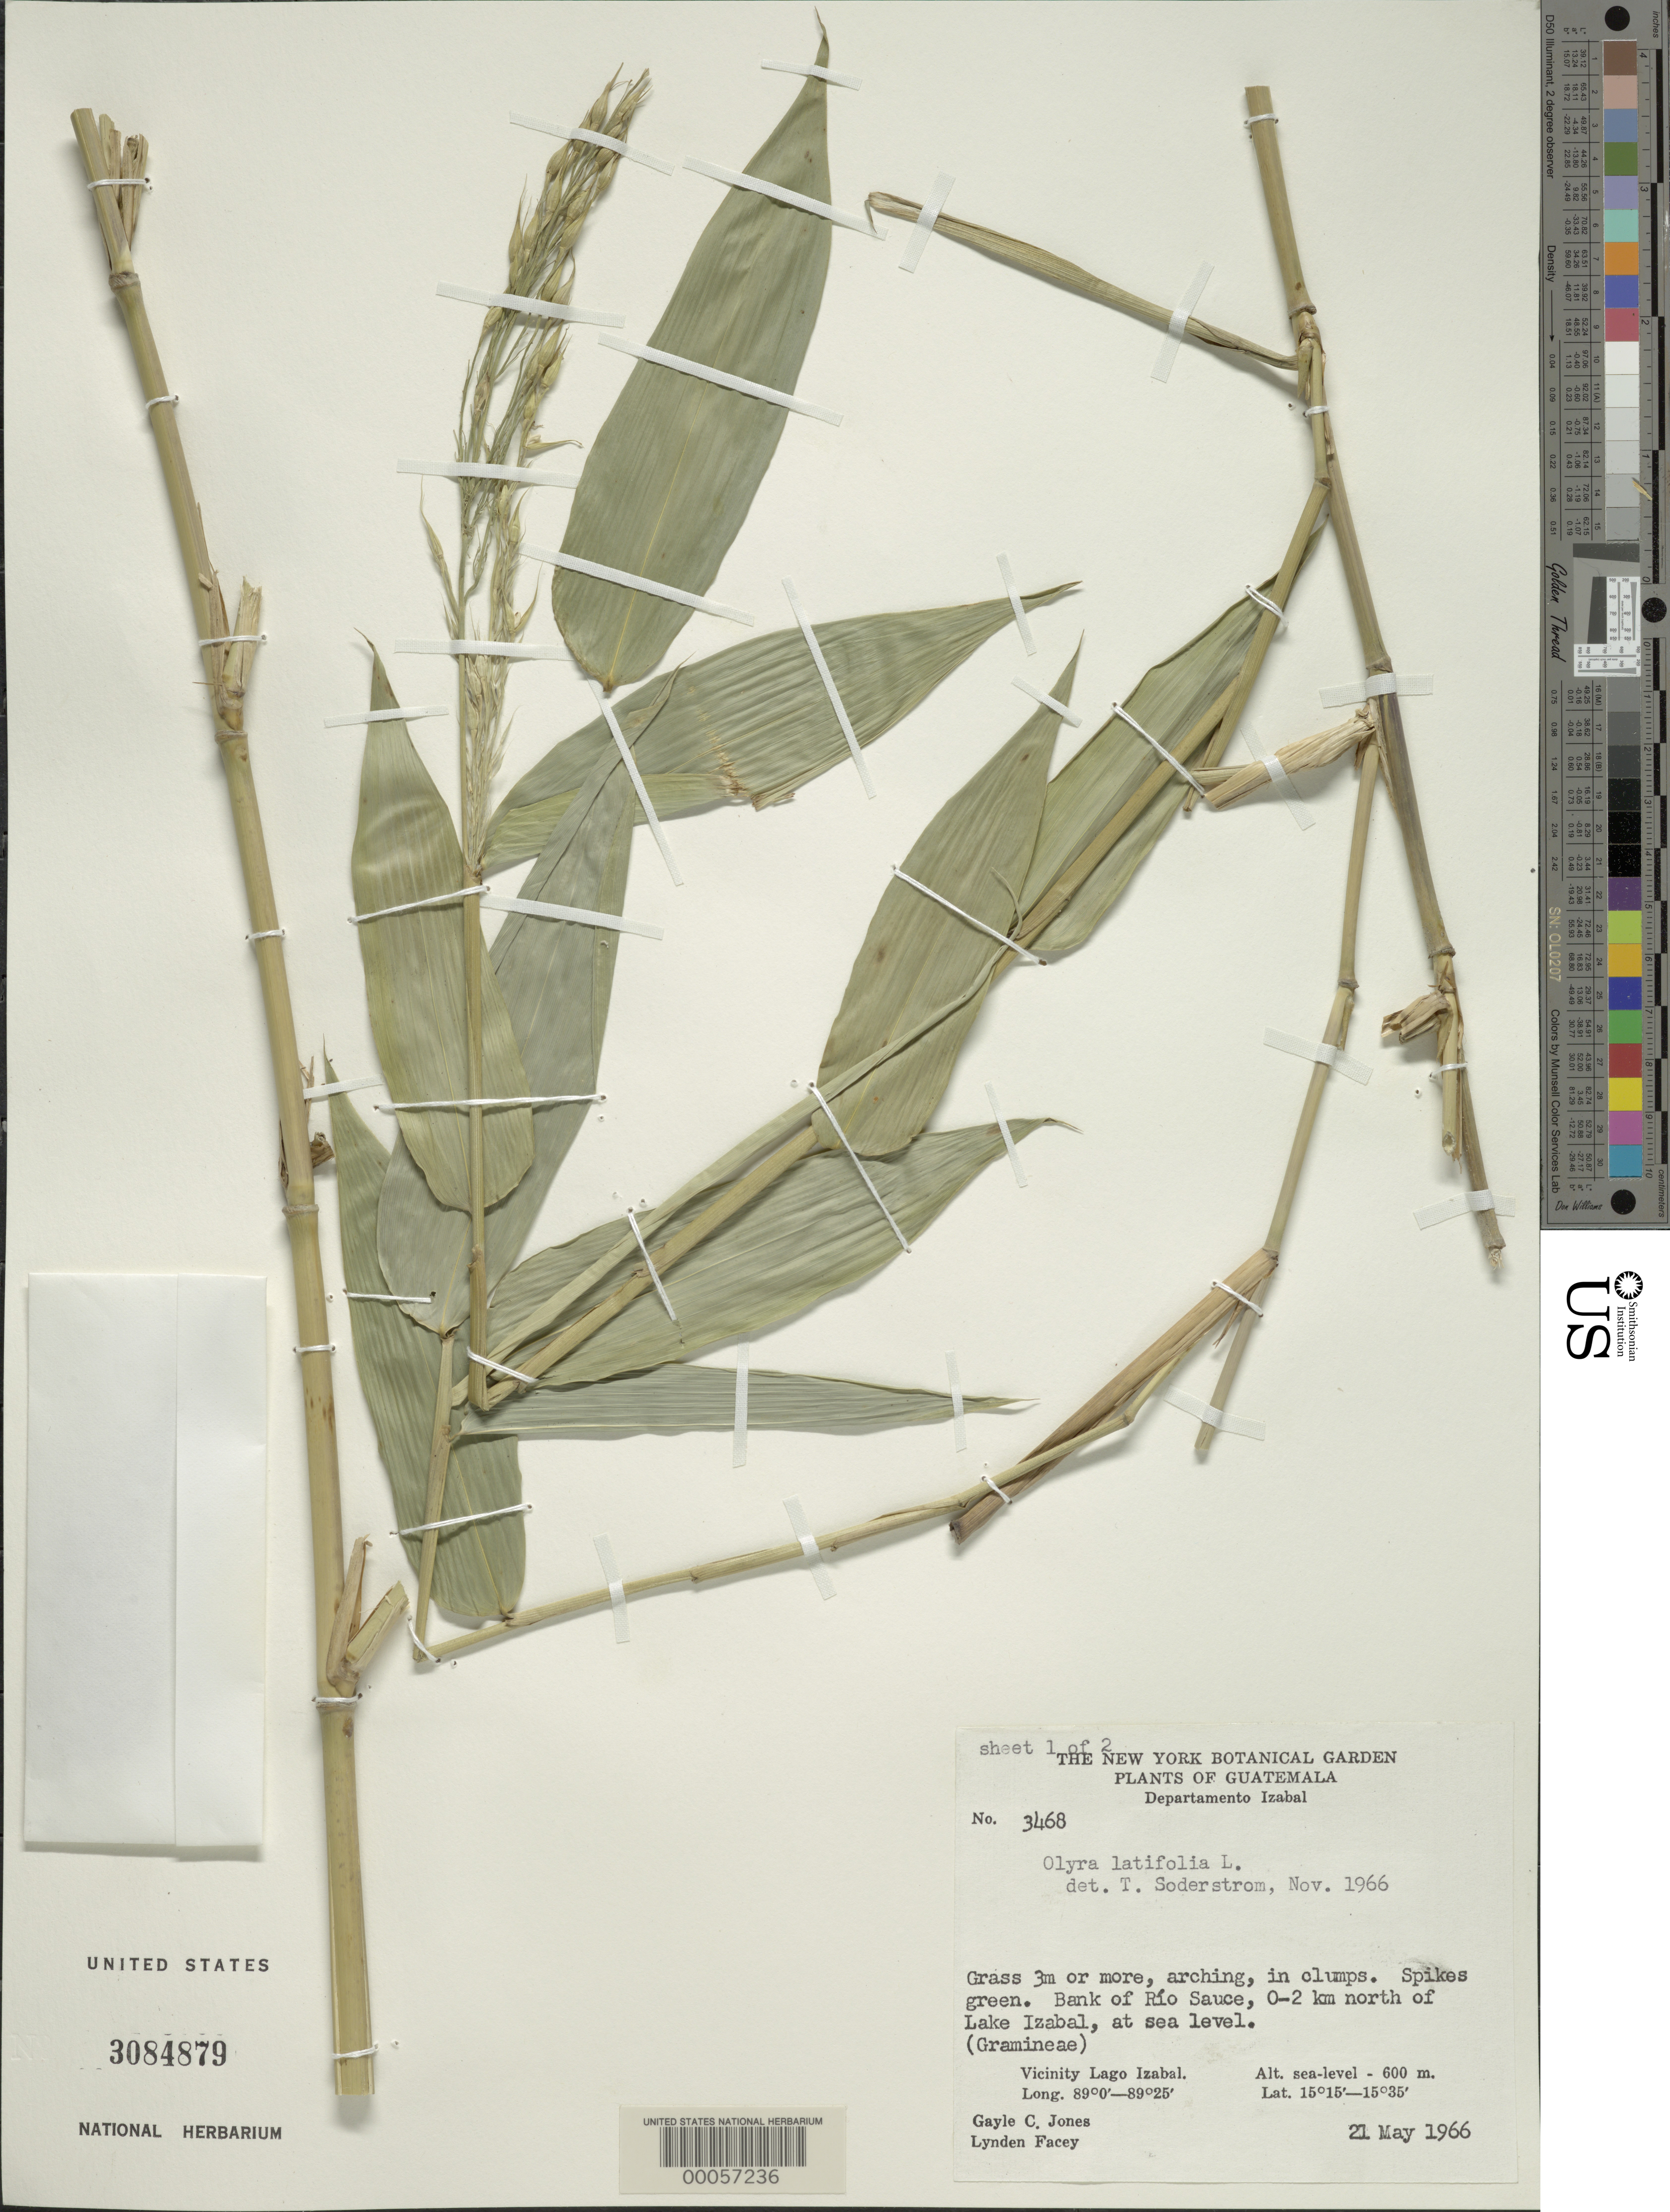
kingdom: Plantae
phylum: Tracheophyta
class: Liliopsida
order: Poales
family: Poaceae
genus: Olyra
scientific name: Olyra latifolia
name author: L.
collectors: G. C. Jones & L. Facey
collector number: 3468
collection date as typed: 21 May 1966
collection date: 1966-05-21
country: Guatemala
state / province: Izabal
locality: Bank of Rio Sauce, 0-2 km N of Lake Izabal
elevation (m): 0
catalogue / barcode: US 3084879